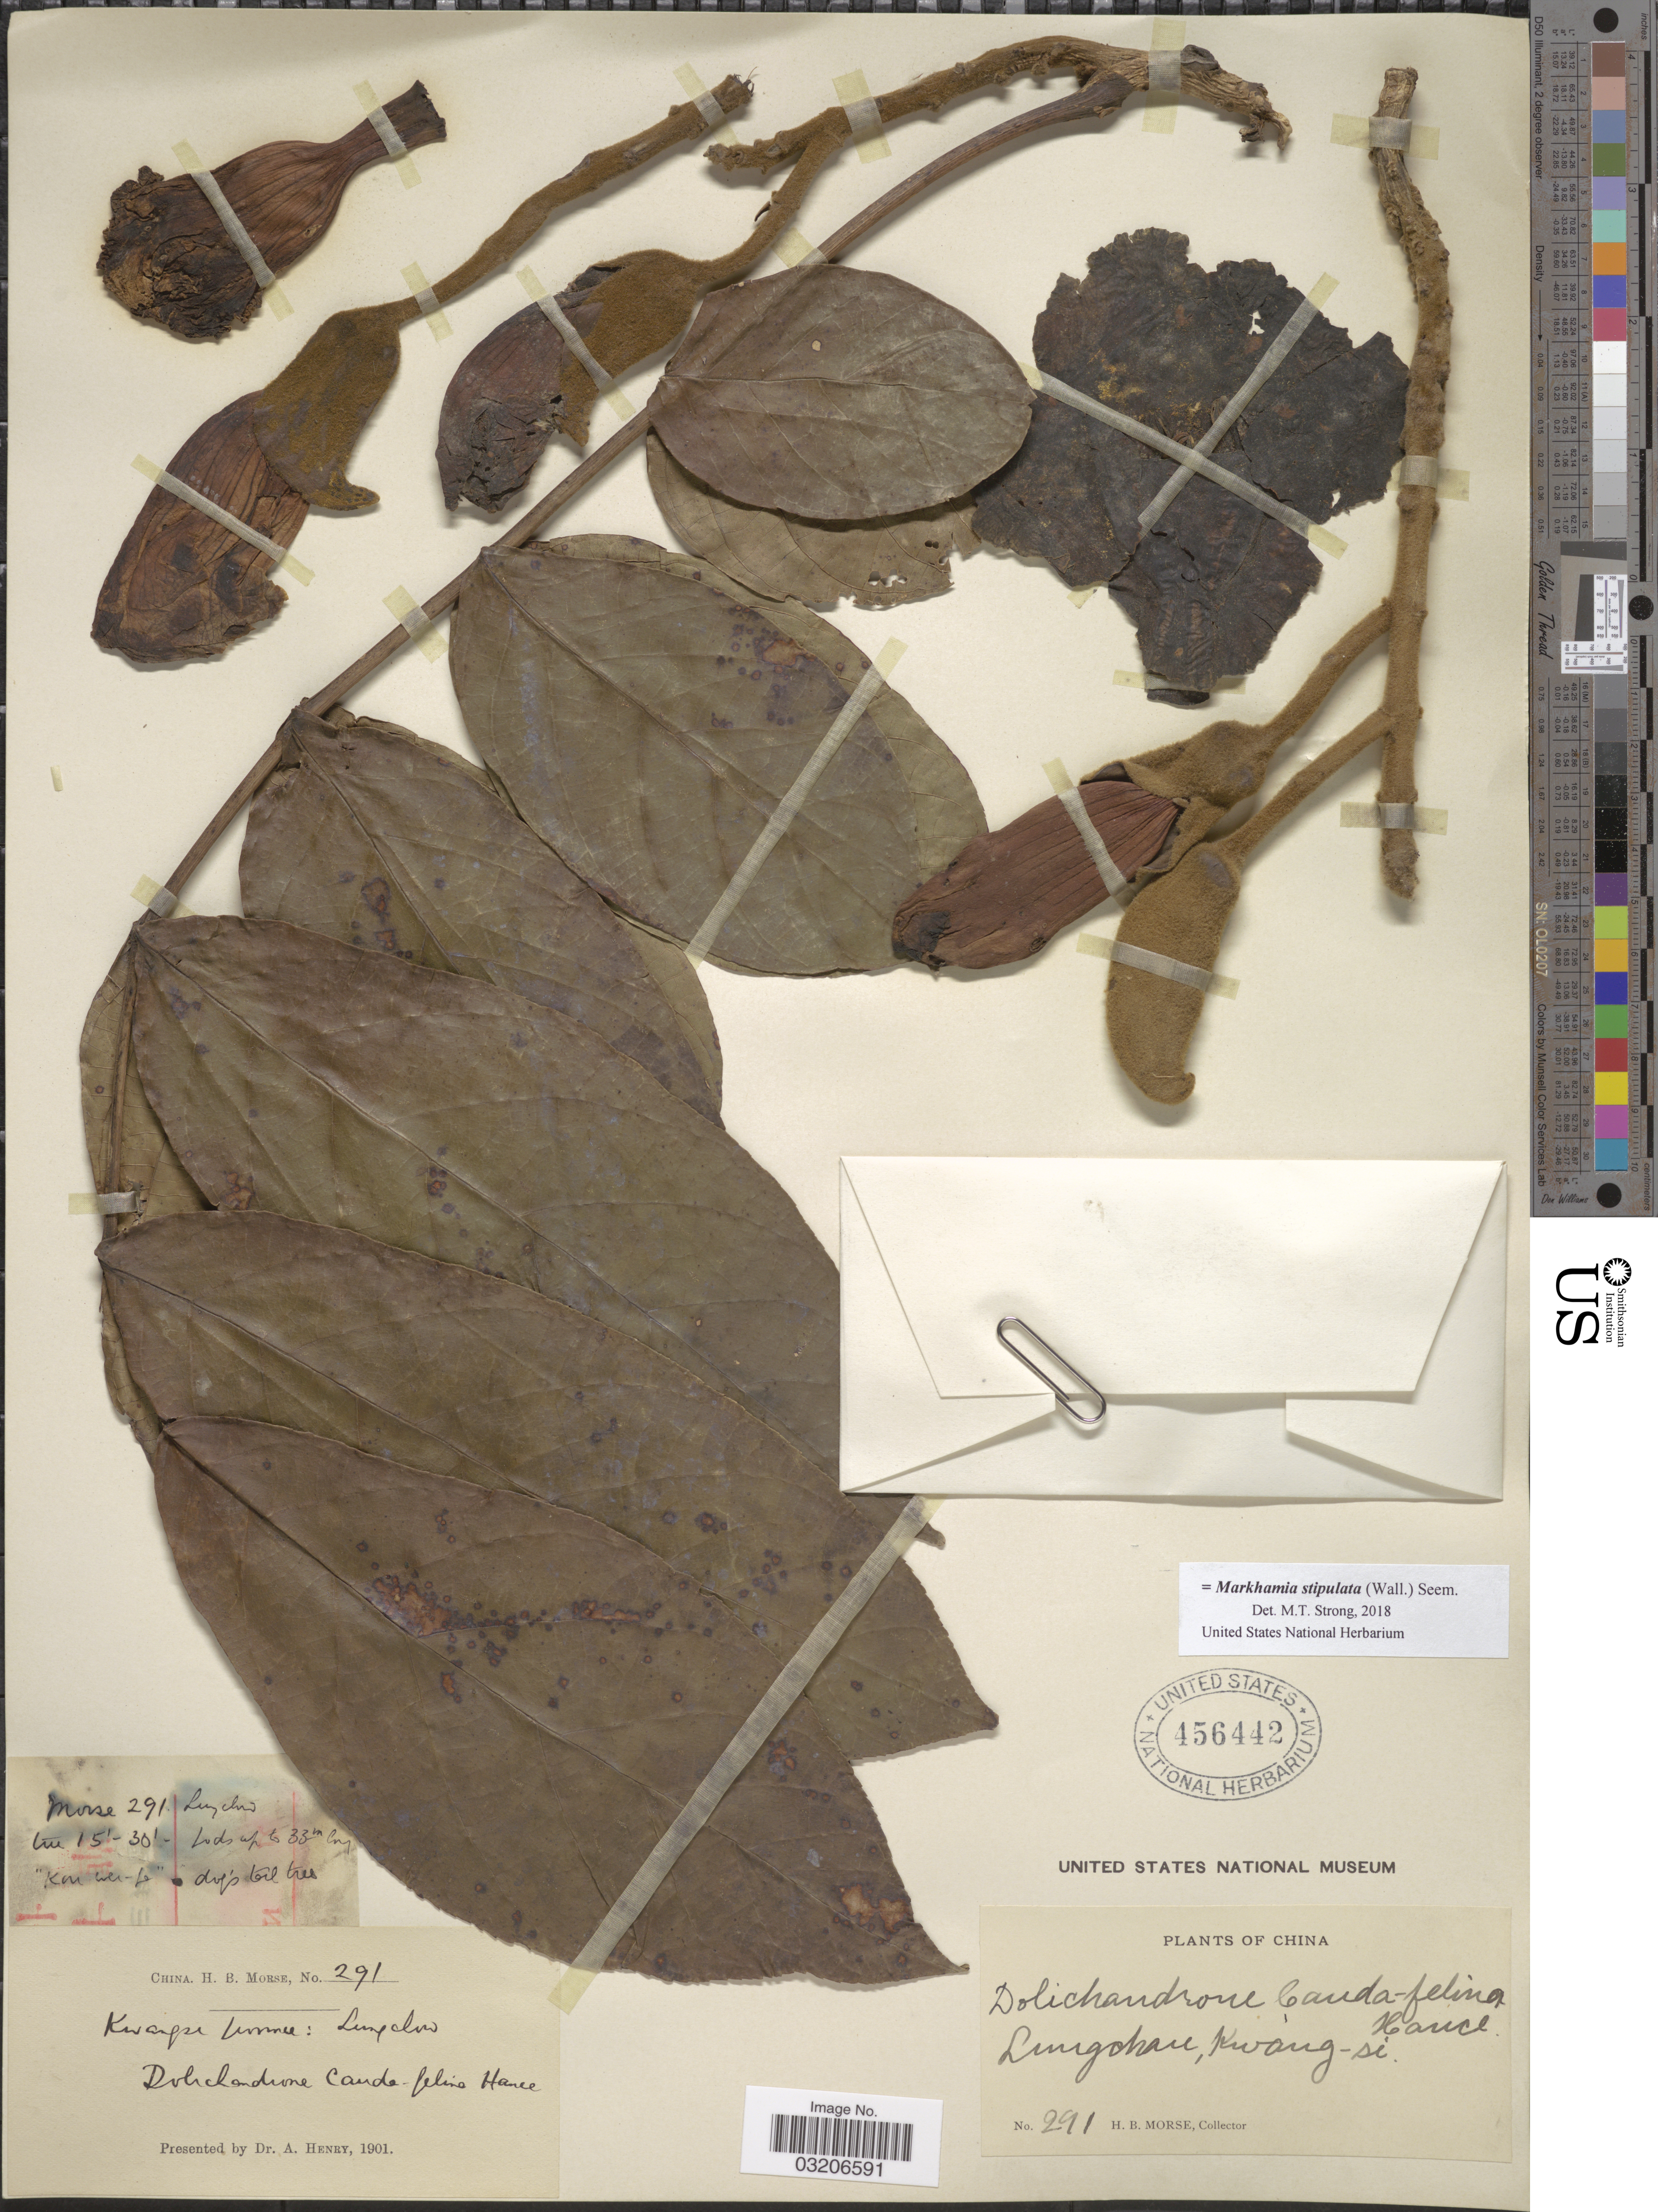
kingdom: Plantae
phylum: Tracheophyta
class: Magnoliopsida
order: Lamiales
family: Bignoniaceae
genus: Markhamia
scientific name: Markhamia stipulata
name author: (Wall.) Seem.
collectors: H. Morse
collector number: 291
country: China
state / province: Guangxi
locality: Lungchau, Kwang-si province.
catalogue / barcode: US 456442